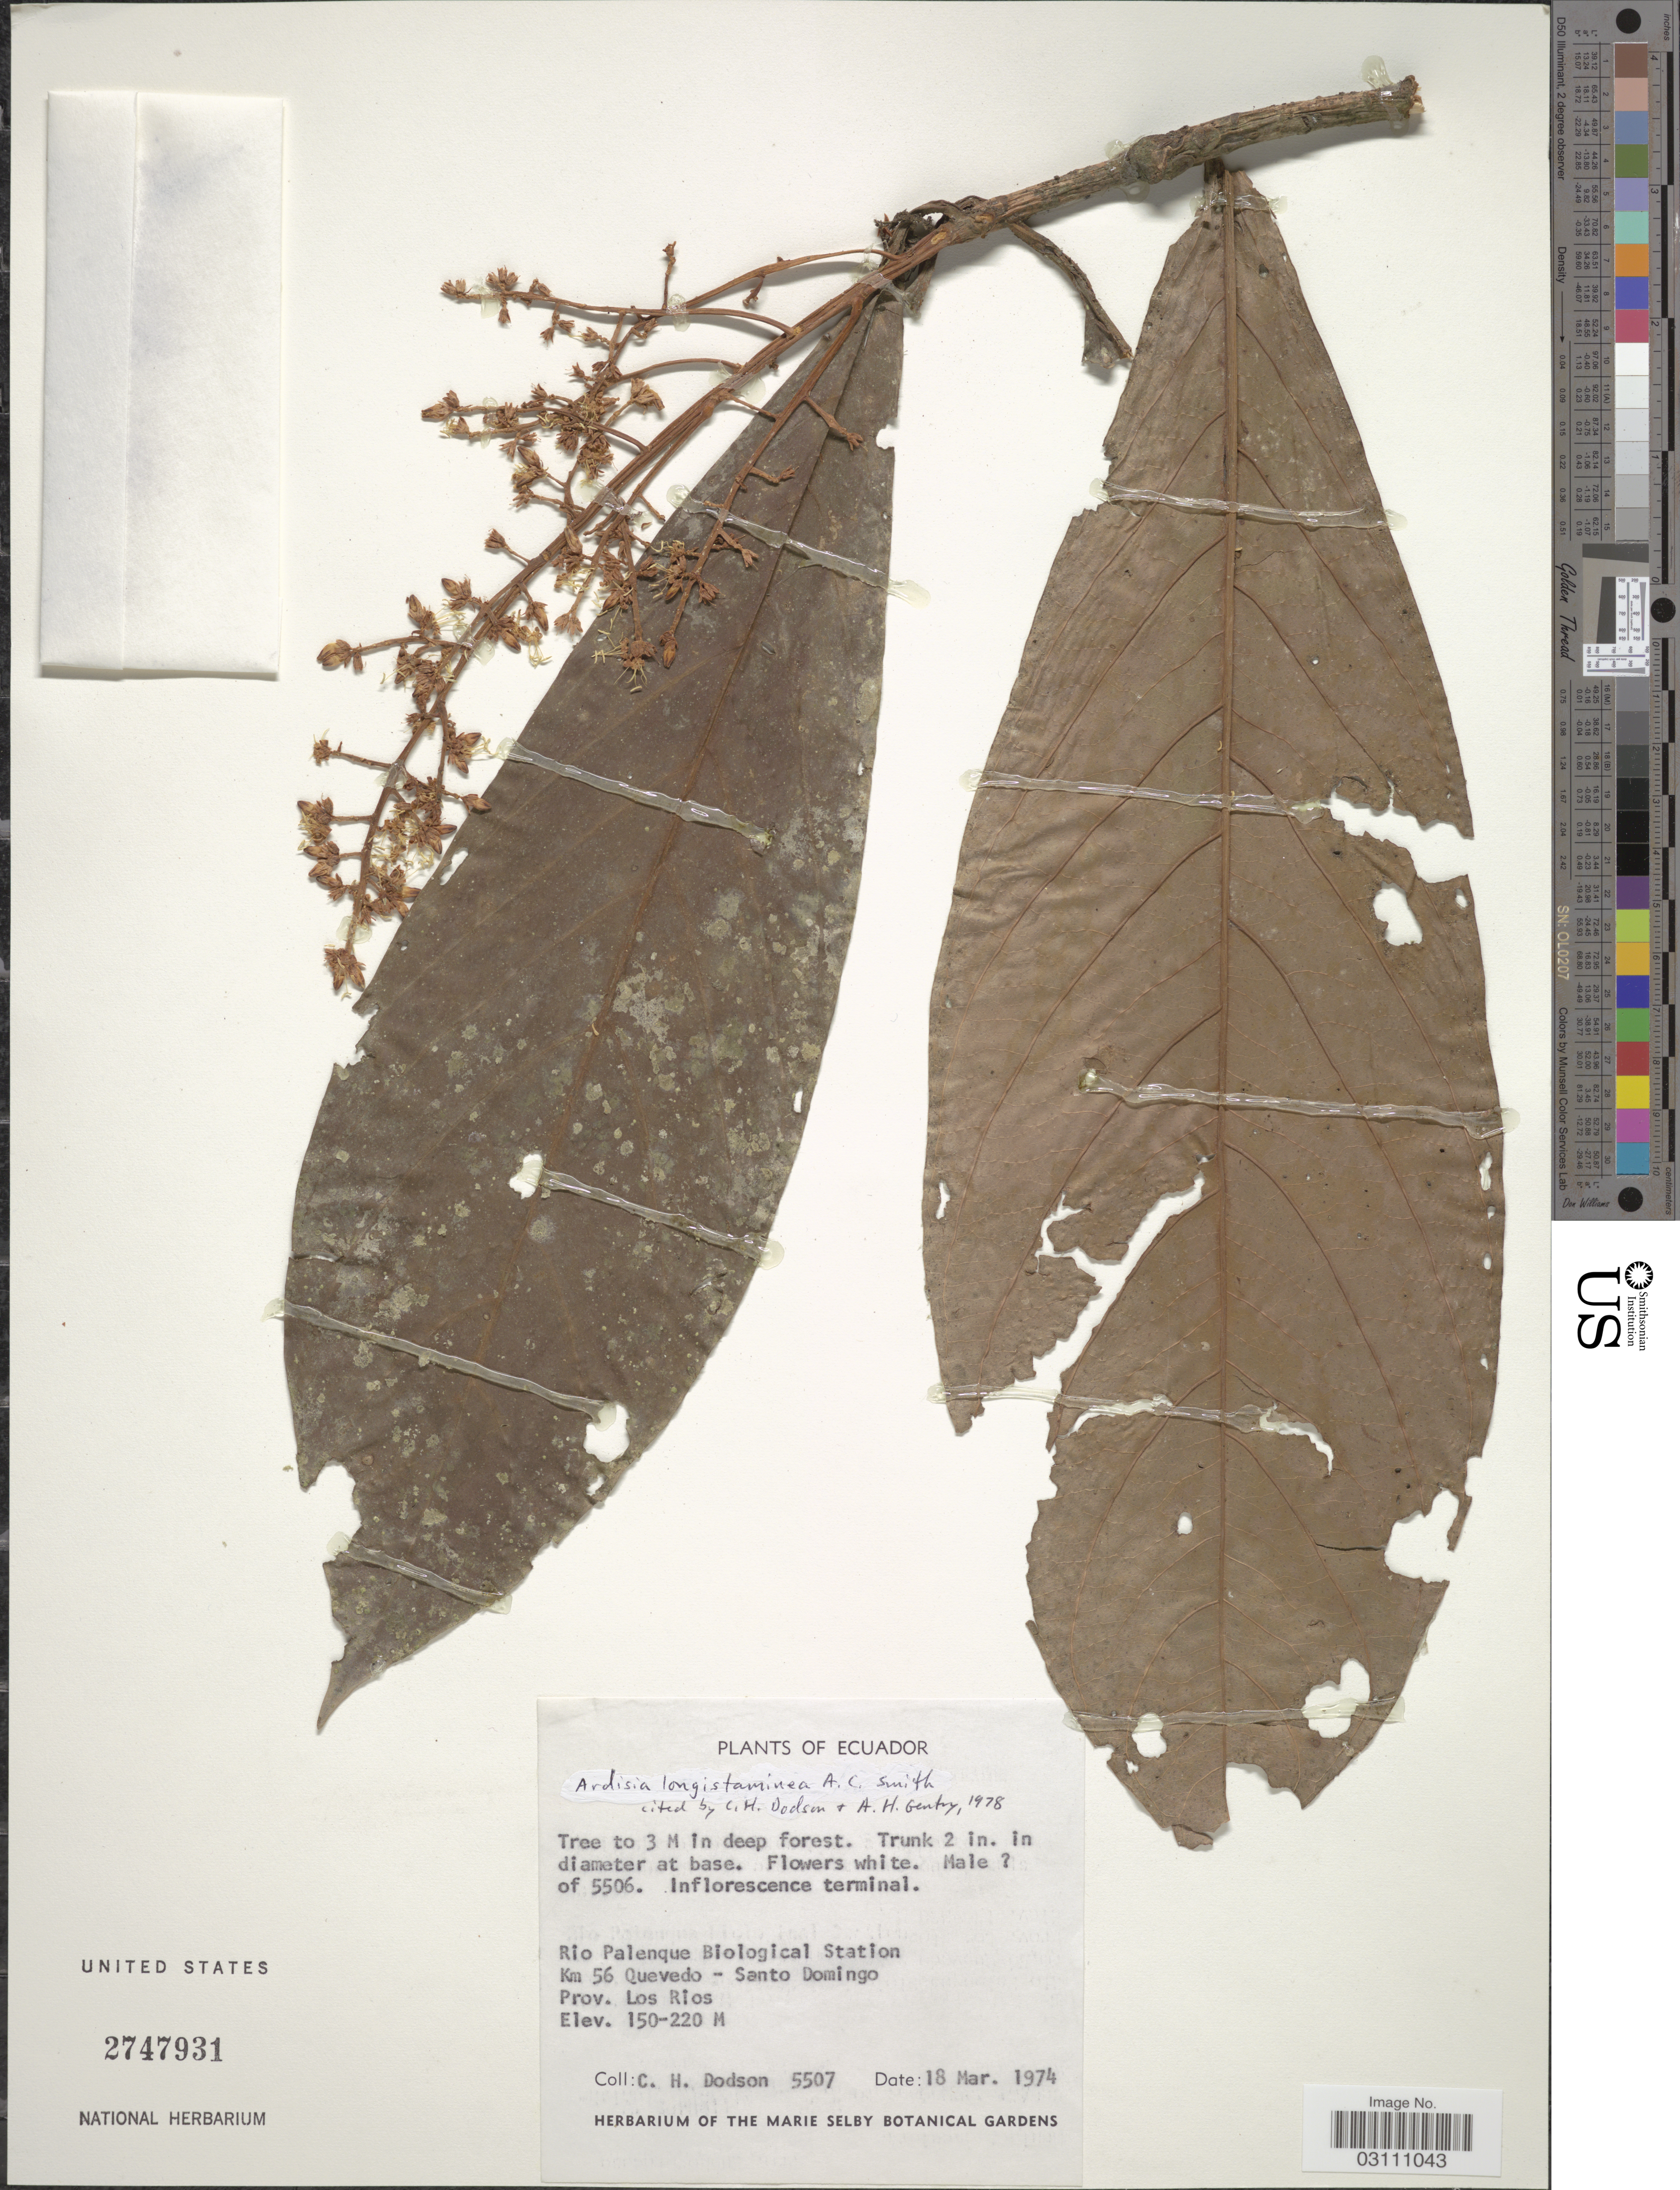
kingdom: Plantae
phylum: Tracheophyta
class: Magnoliopsida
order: Ericales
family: Primulaceae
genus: Ardisia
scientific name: Ardisia longistaminea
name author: A.C. Sm.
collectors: C. H. Dodson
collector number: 5507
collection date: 1974-03-18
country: Ecuador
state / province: Los Ríos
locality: Rio Palenque Biological Station Km 56 Quevedo - Santo Domingo.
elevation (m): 150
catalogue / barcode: US 2747931